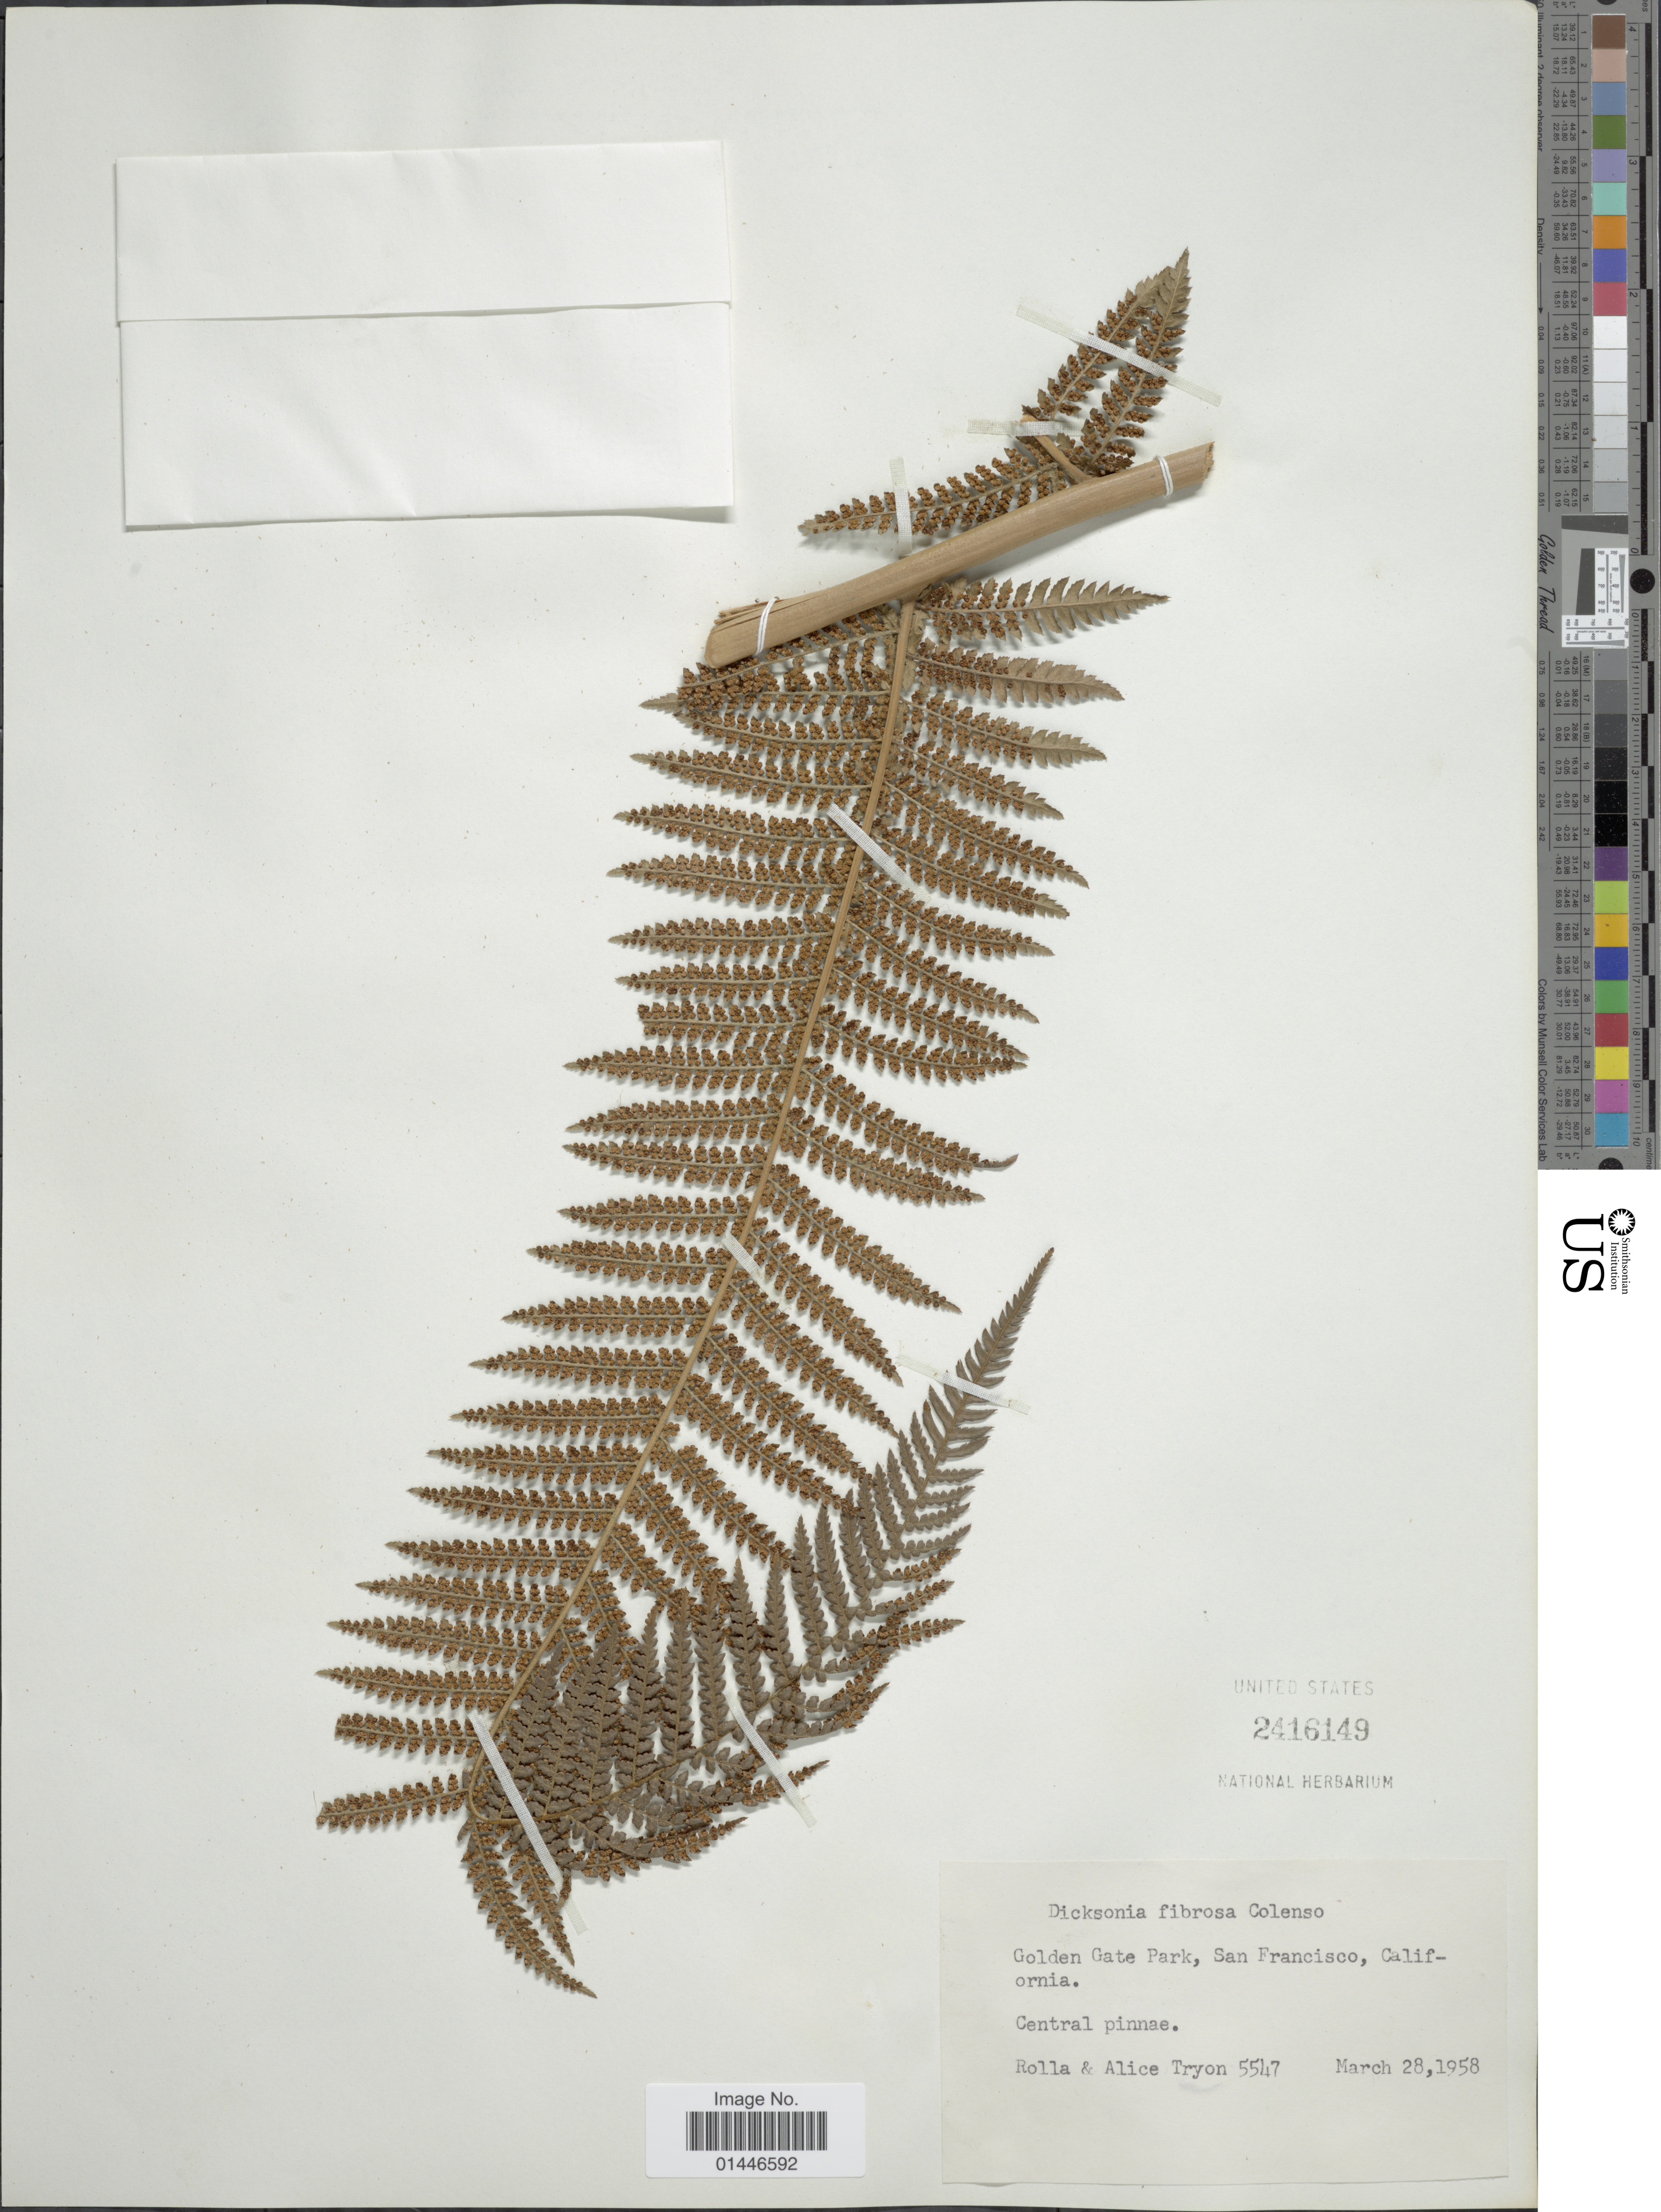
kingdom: Plantae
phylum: Tracheophyta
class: Polypodiopsida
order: Cyatheales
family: Dicksoniaceae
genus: Dicksonia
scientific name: Dicksonia fibrosa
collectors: R. M. Tryon & A. F. Tryon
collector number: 5547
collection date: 1958-03-28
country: United States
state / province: California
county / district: San Francisco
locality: Golden Gate Park, San Francisco, Central Pinnae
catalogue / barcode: US 2416149